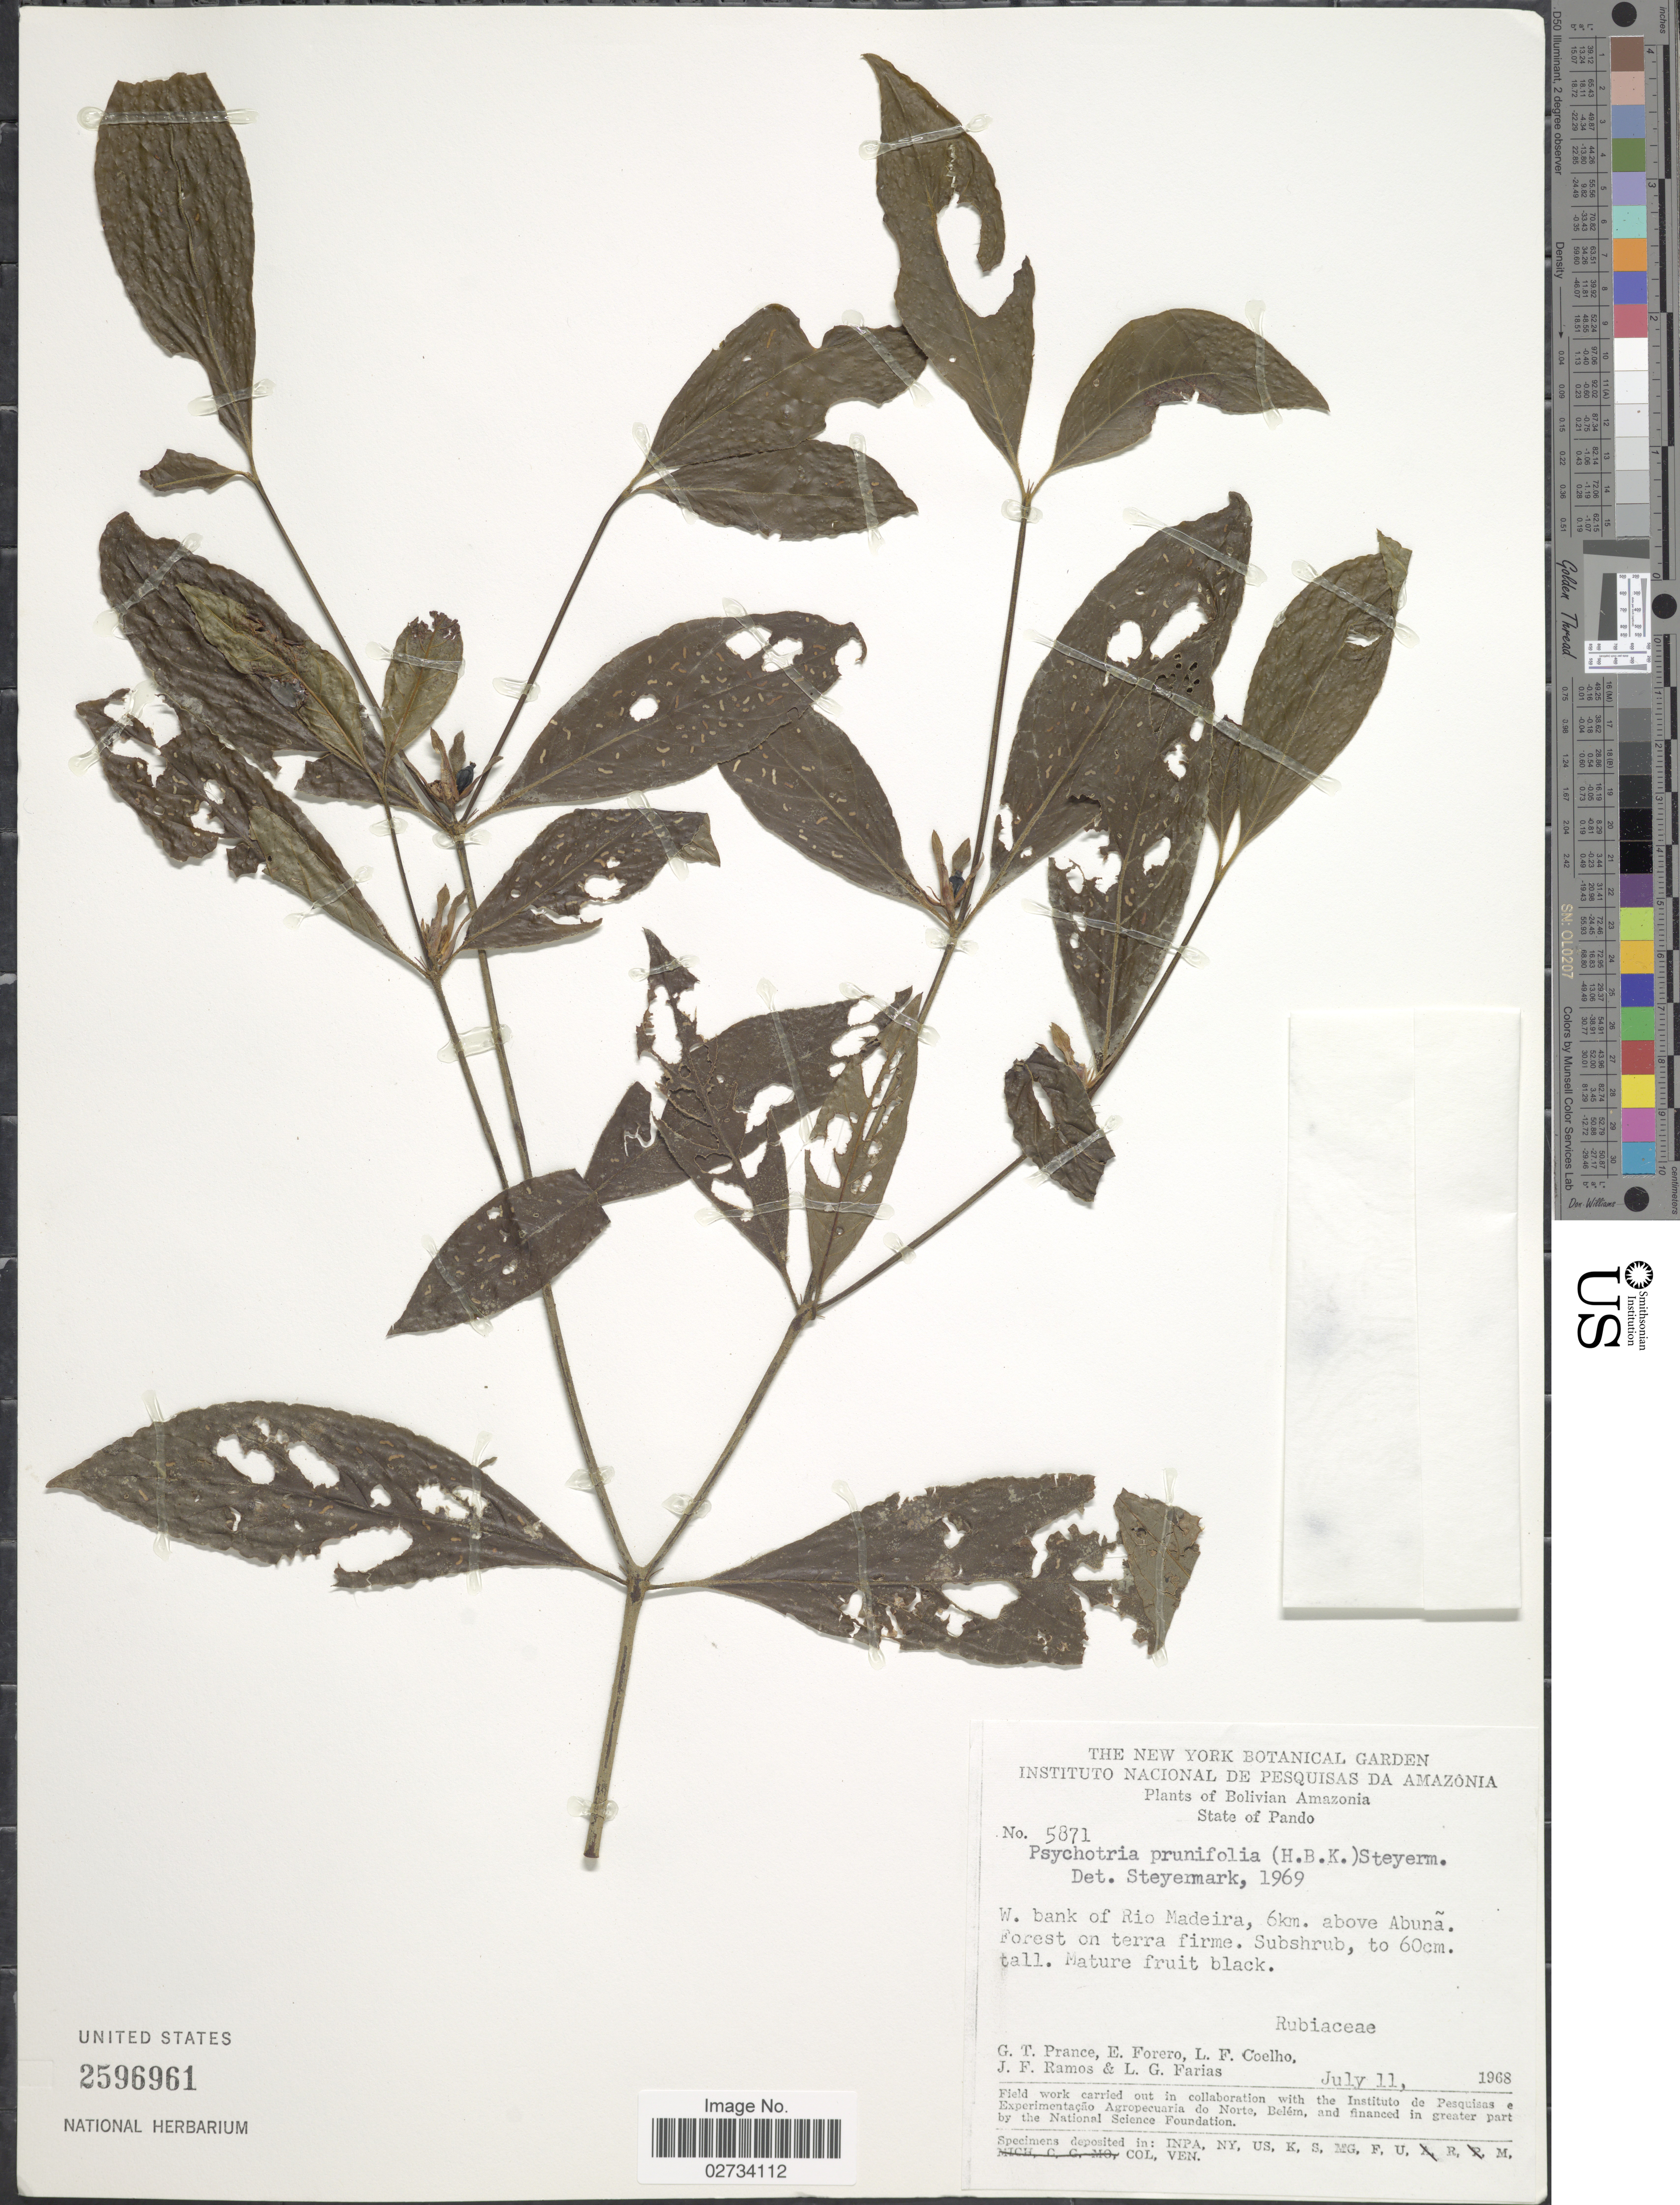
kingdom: Plantae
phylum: Tracheophyta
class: Magnoliopsida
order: Gentianales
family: Rubiaceae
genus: Psychotria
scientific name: Psychotria prunifolia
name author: (Kunth) Steyerm.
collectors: G. T. Prance, E. Forero, L. F. Coelho, J. F. Ramos & L. G. Farias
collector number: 5871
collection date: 1968-07-11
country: Bolivia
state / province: Pando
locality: Bolivian Amazonia, w bank of Rio Madeira, 6 km above Abuna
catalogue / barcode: US 2596961